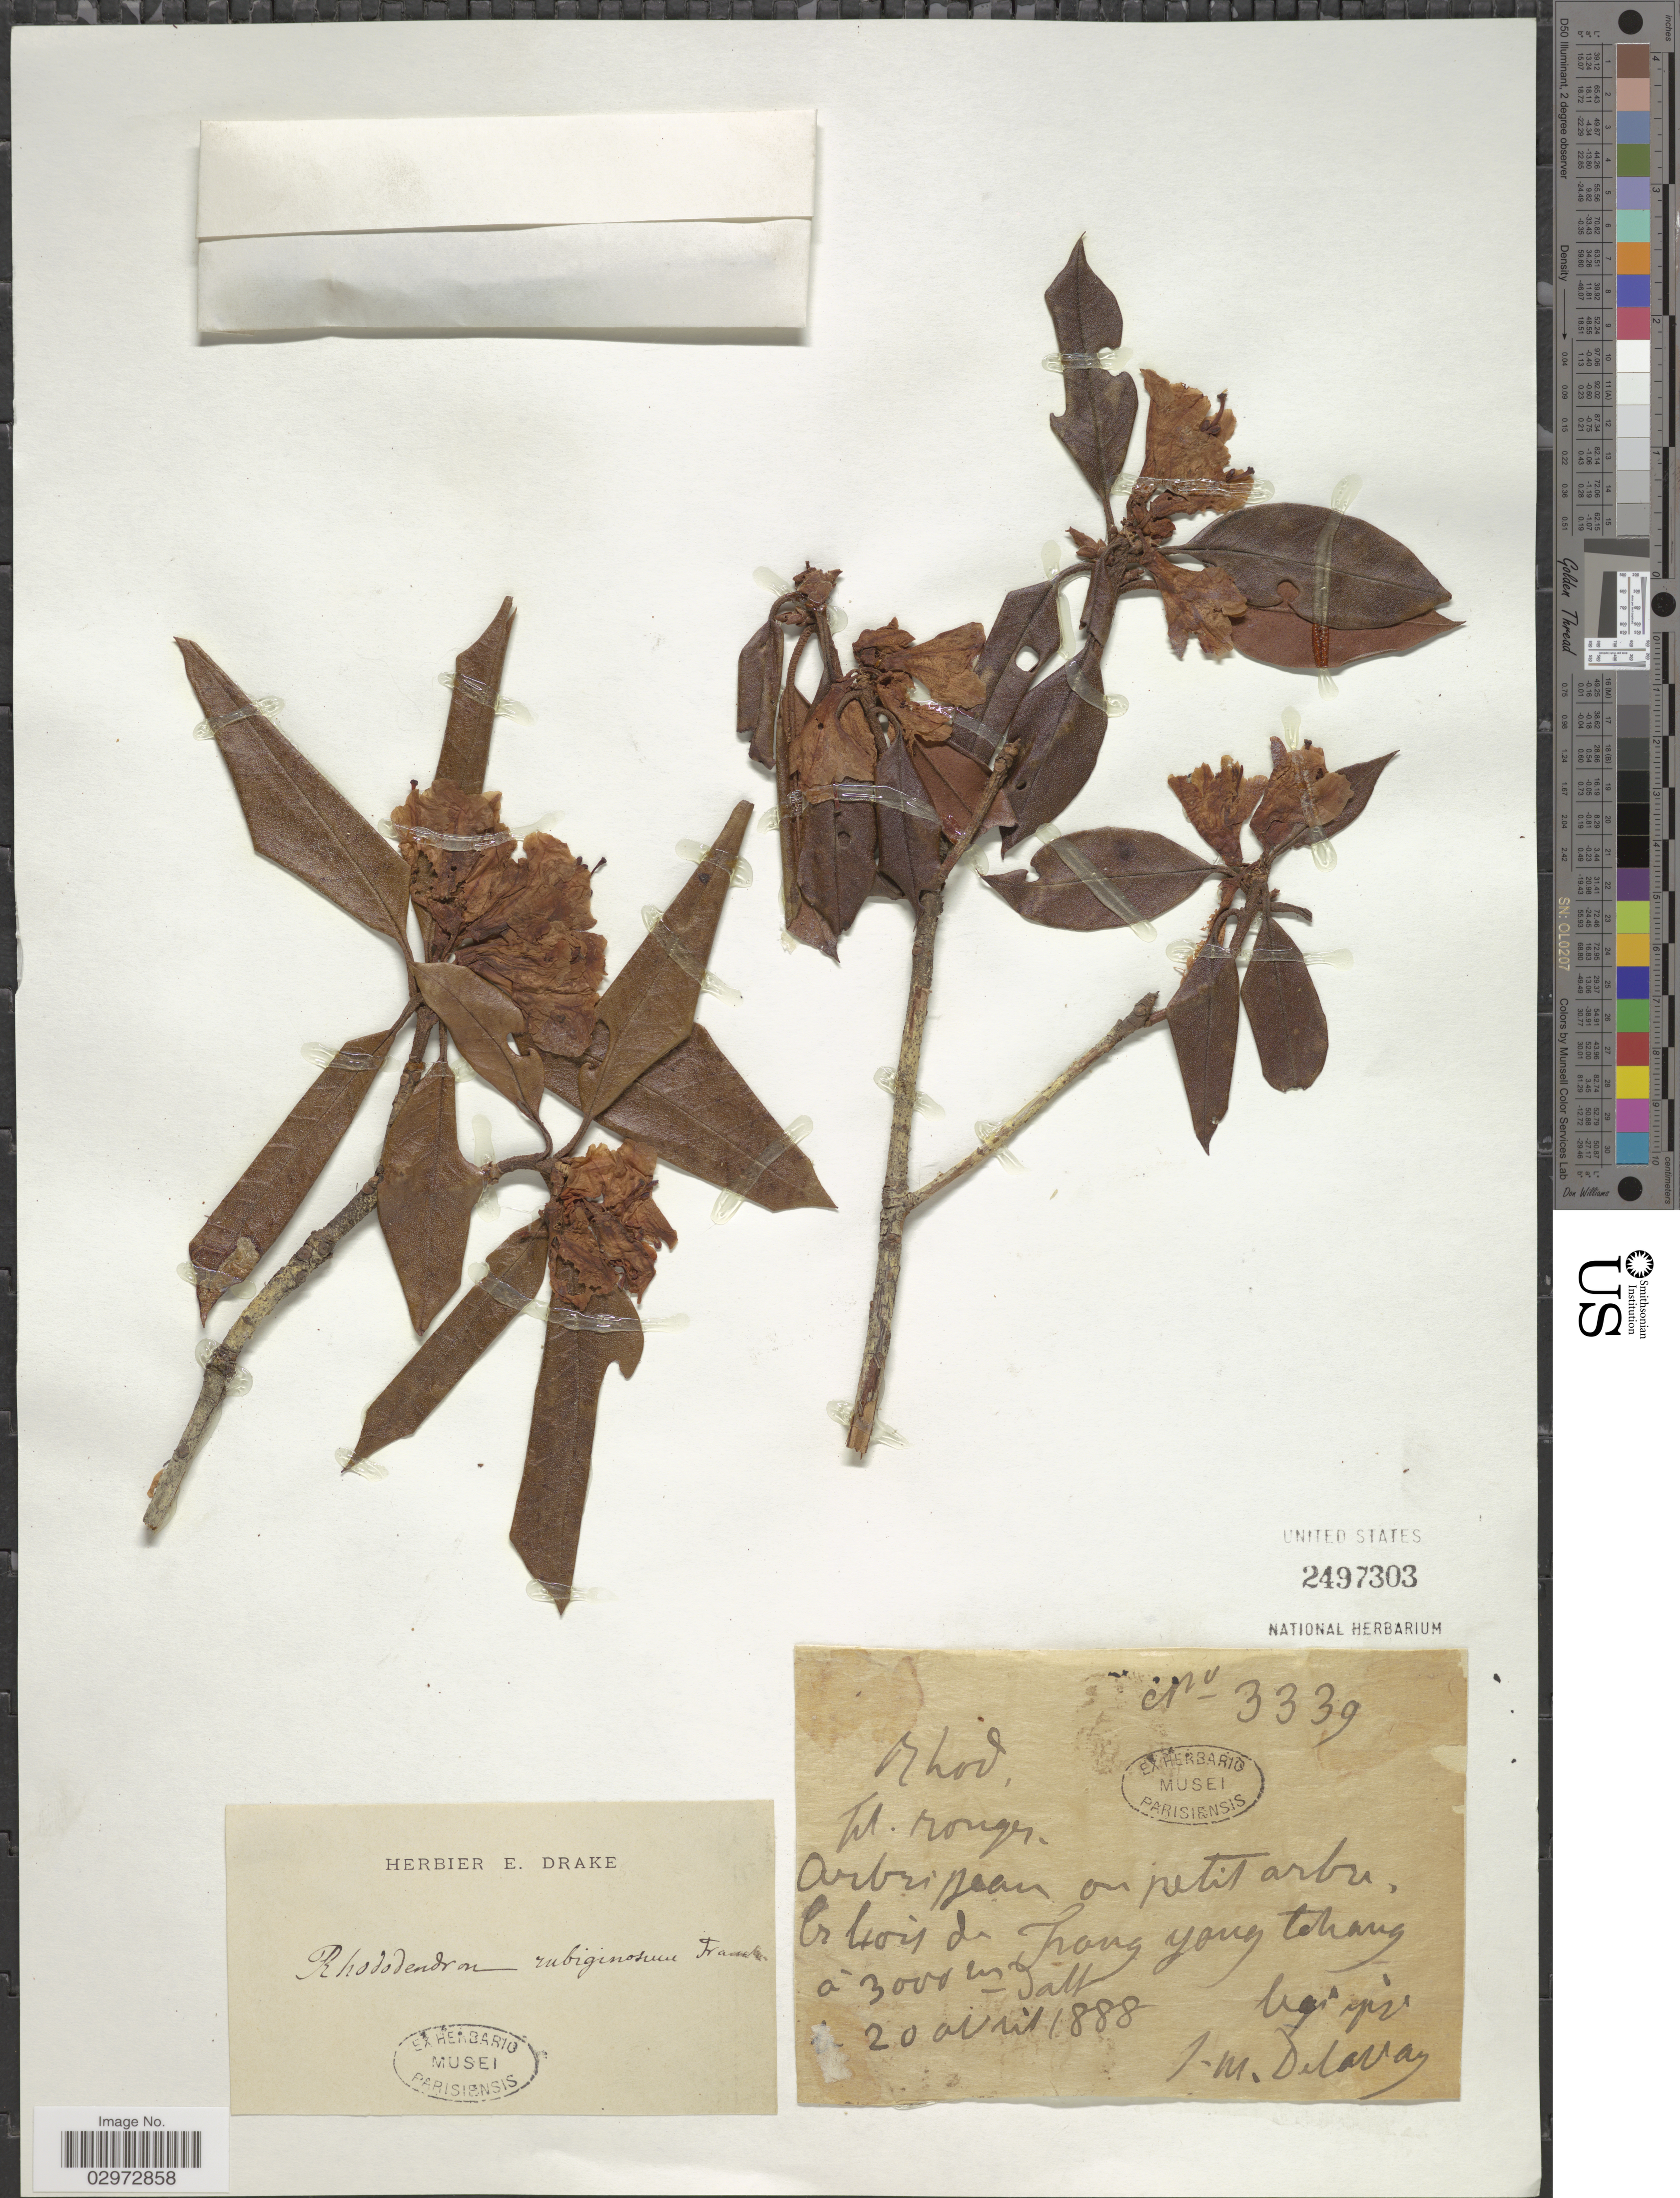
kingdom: Plantae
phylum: Tracheophyta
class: Magnoliopsida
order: Ericales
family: Ericaceae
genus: Rhododendron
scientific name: Rhododendron rubiginosum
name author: Franch.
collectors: J. Delavay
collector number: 3339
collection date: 1888-04-20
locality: Cr [interpreted] bois de Thon Yong Tchang.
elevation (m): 3000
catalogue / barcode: US 2497303